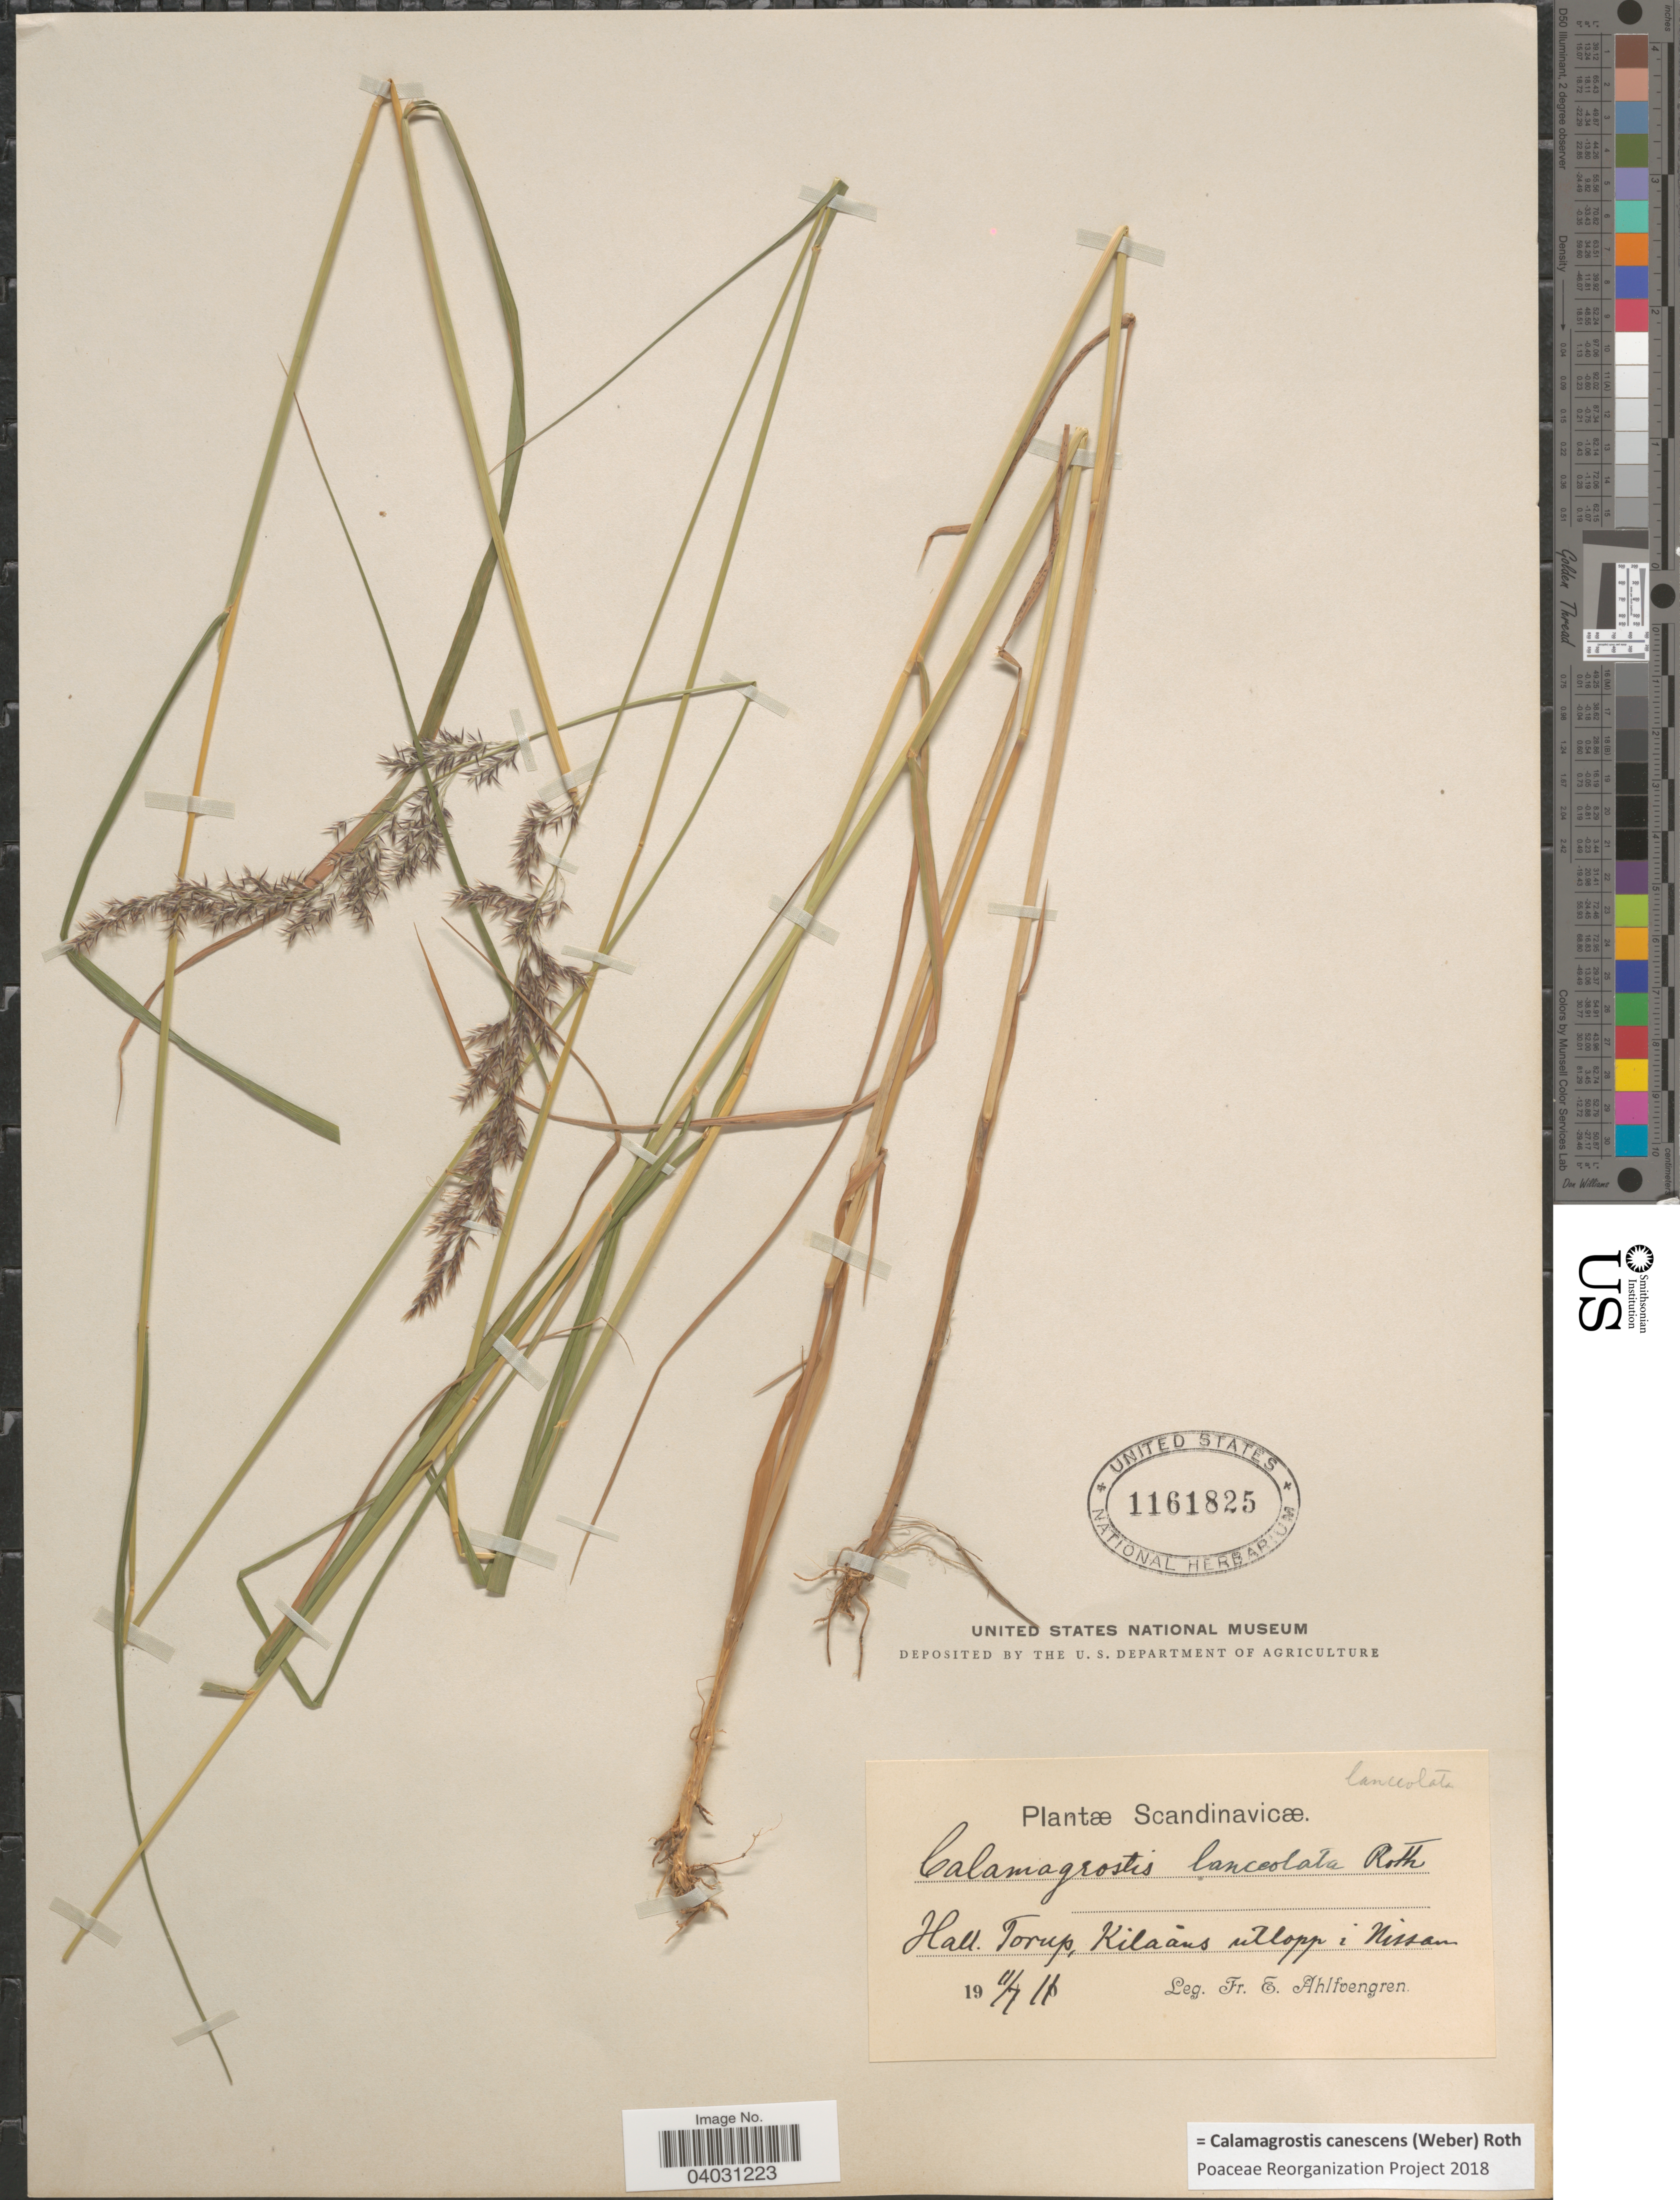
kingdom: Plantae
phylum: Tracheophyta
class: Liliopsida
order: Poales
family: Poaceae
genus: Calamagrostis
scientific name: Calamagrostis canescens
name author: (G.H. Weber) Roth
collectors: E. Ahlfvengren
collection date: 1911-07-11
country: Sweden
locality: Scandinavicæ. Hall. Torup, Kila åns utlopp i Nissan.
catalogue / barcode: US 1161825